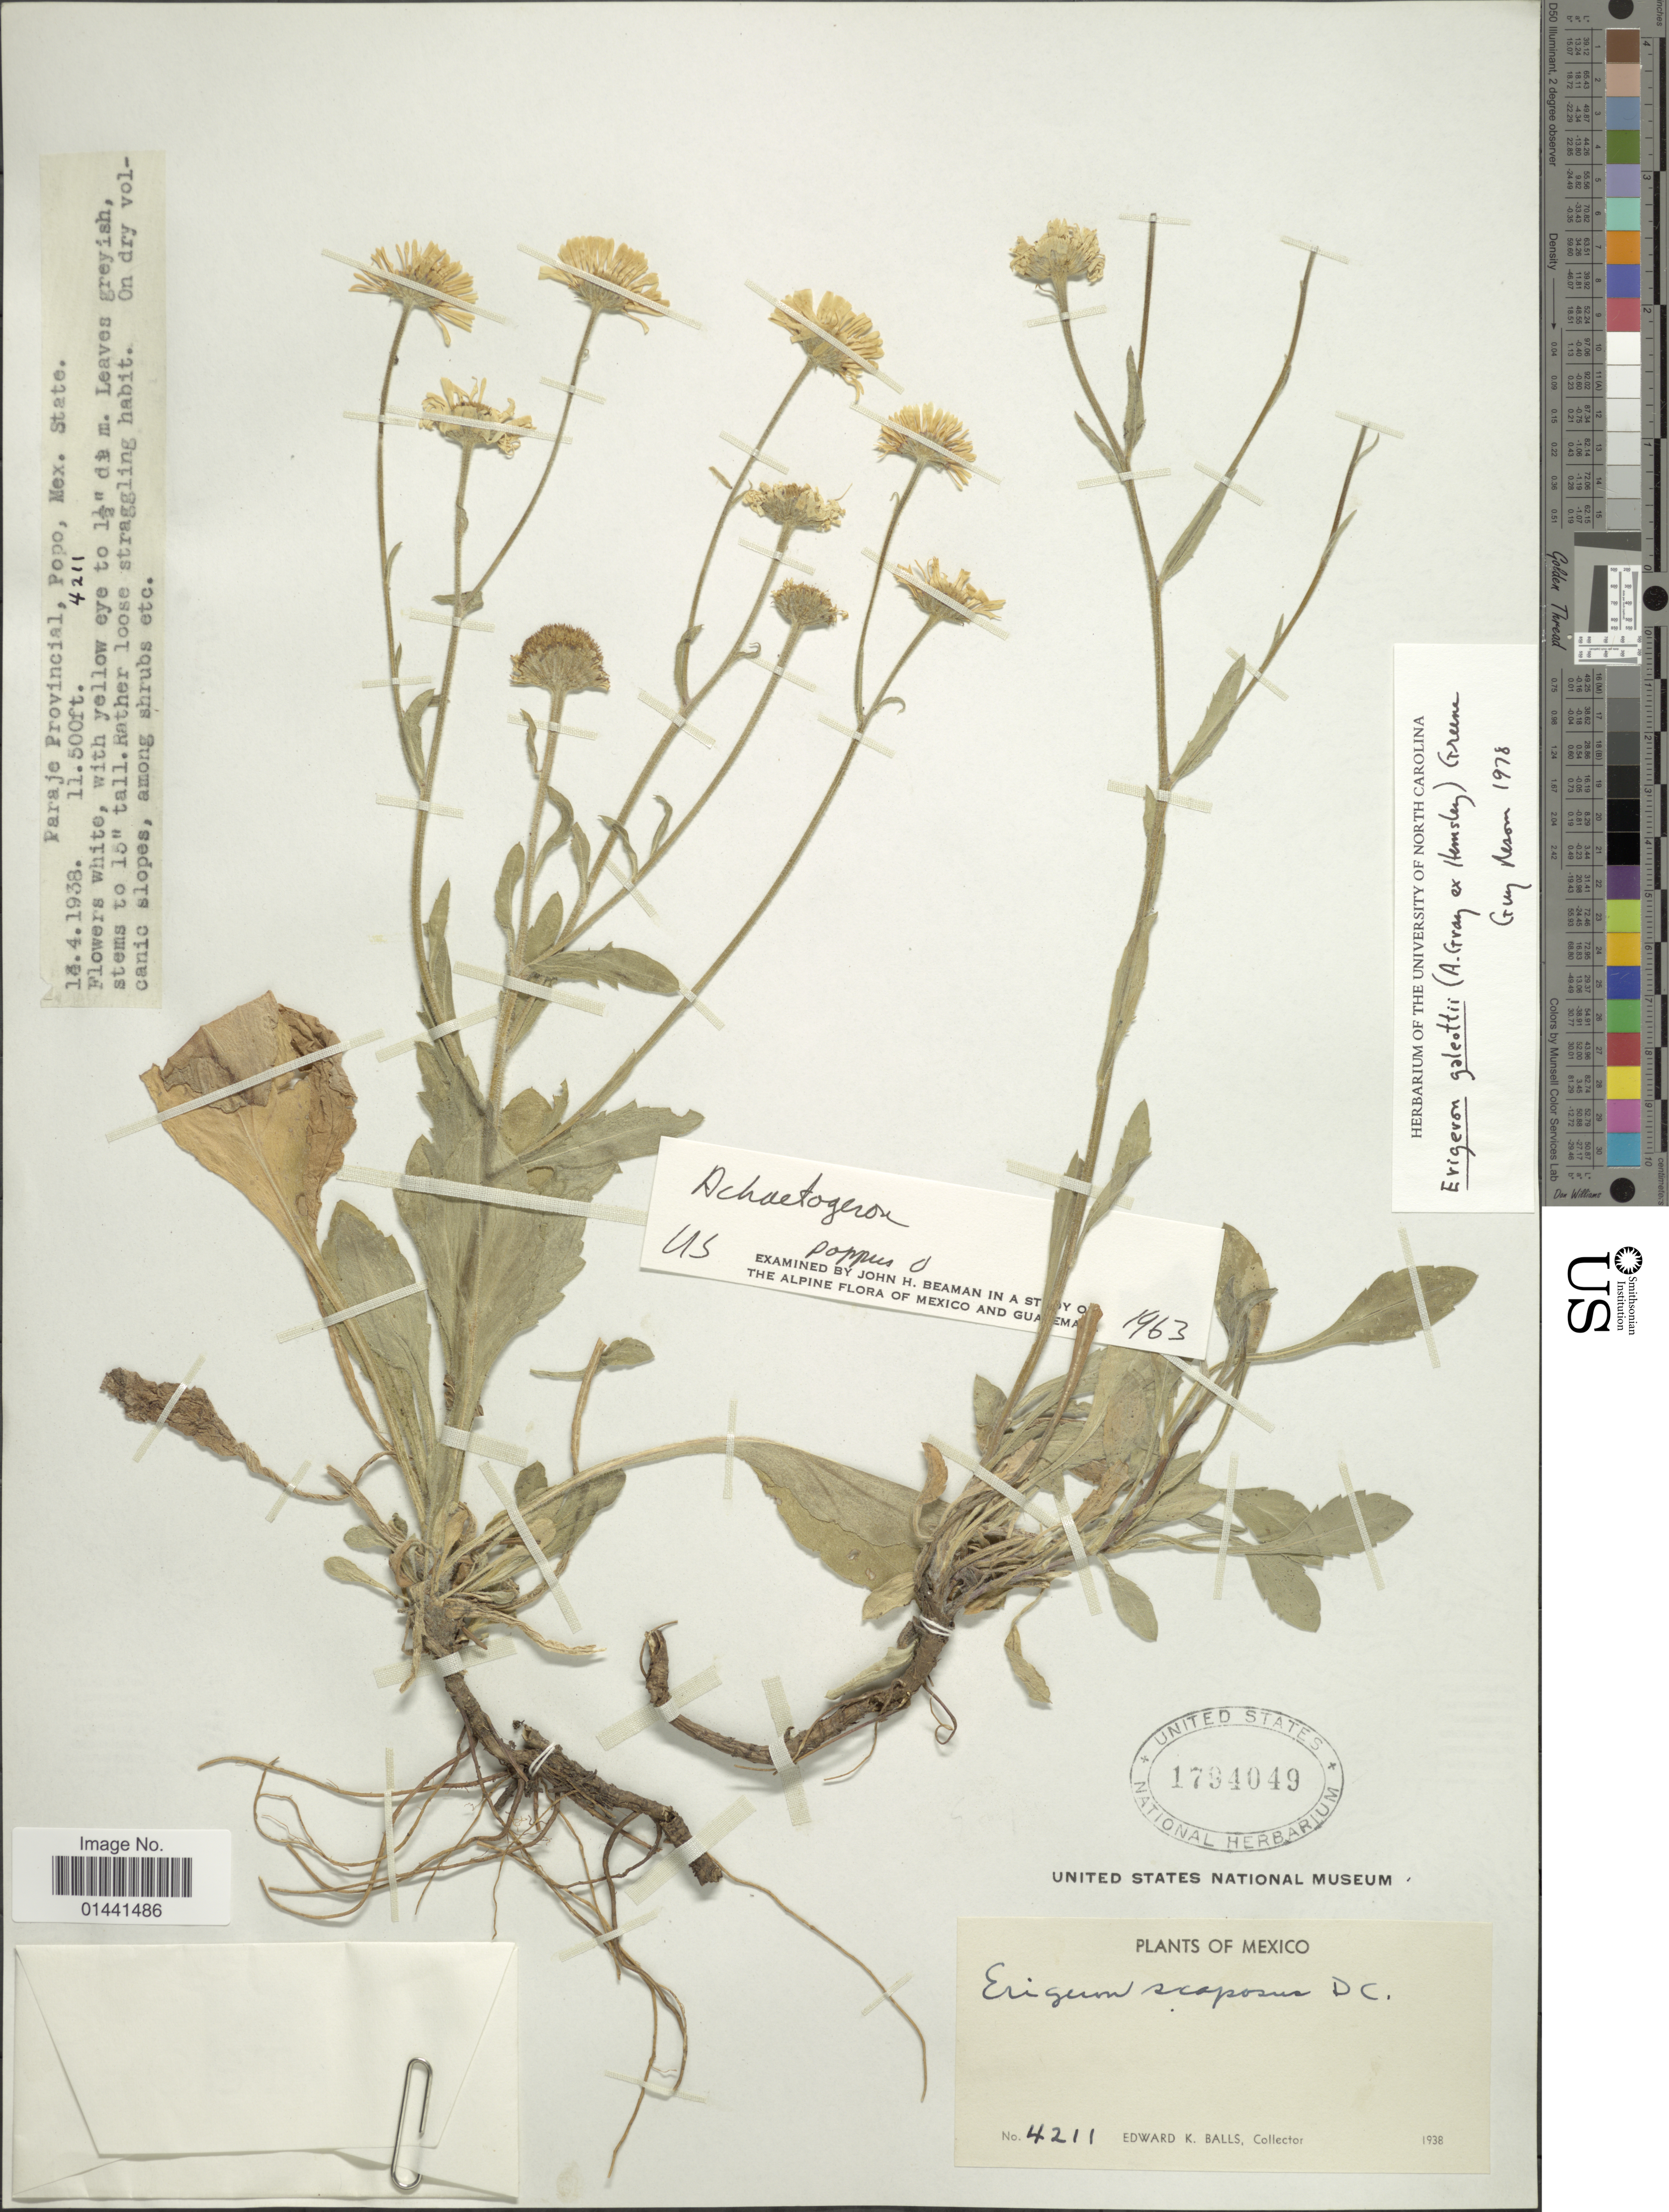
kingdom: Plantae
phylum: Tracheophyta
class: Magnoliopsida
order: Asterales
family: Asteraceae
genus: Erigeron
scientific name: Erigeron galeottii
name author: (A. Gray ex Hemsl.) Greene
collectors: E. K. Balls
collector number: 4211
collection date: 1938-04-13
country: Mexico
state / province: México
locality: Paraje Provincial, Popo, on dry volcanic slopes, among shrubs etc.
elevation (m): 3505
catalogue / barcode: US 1794049